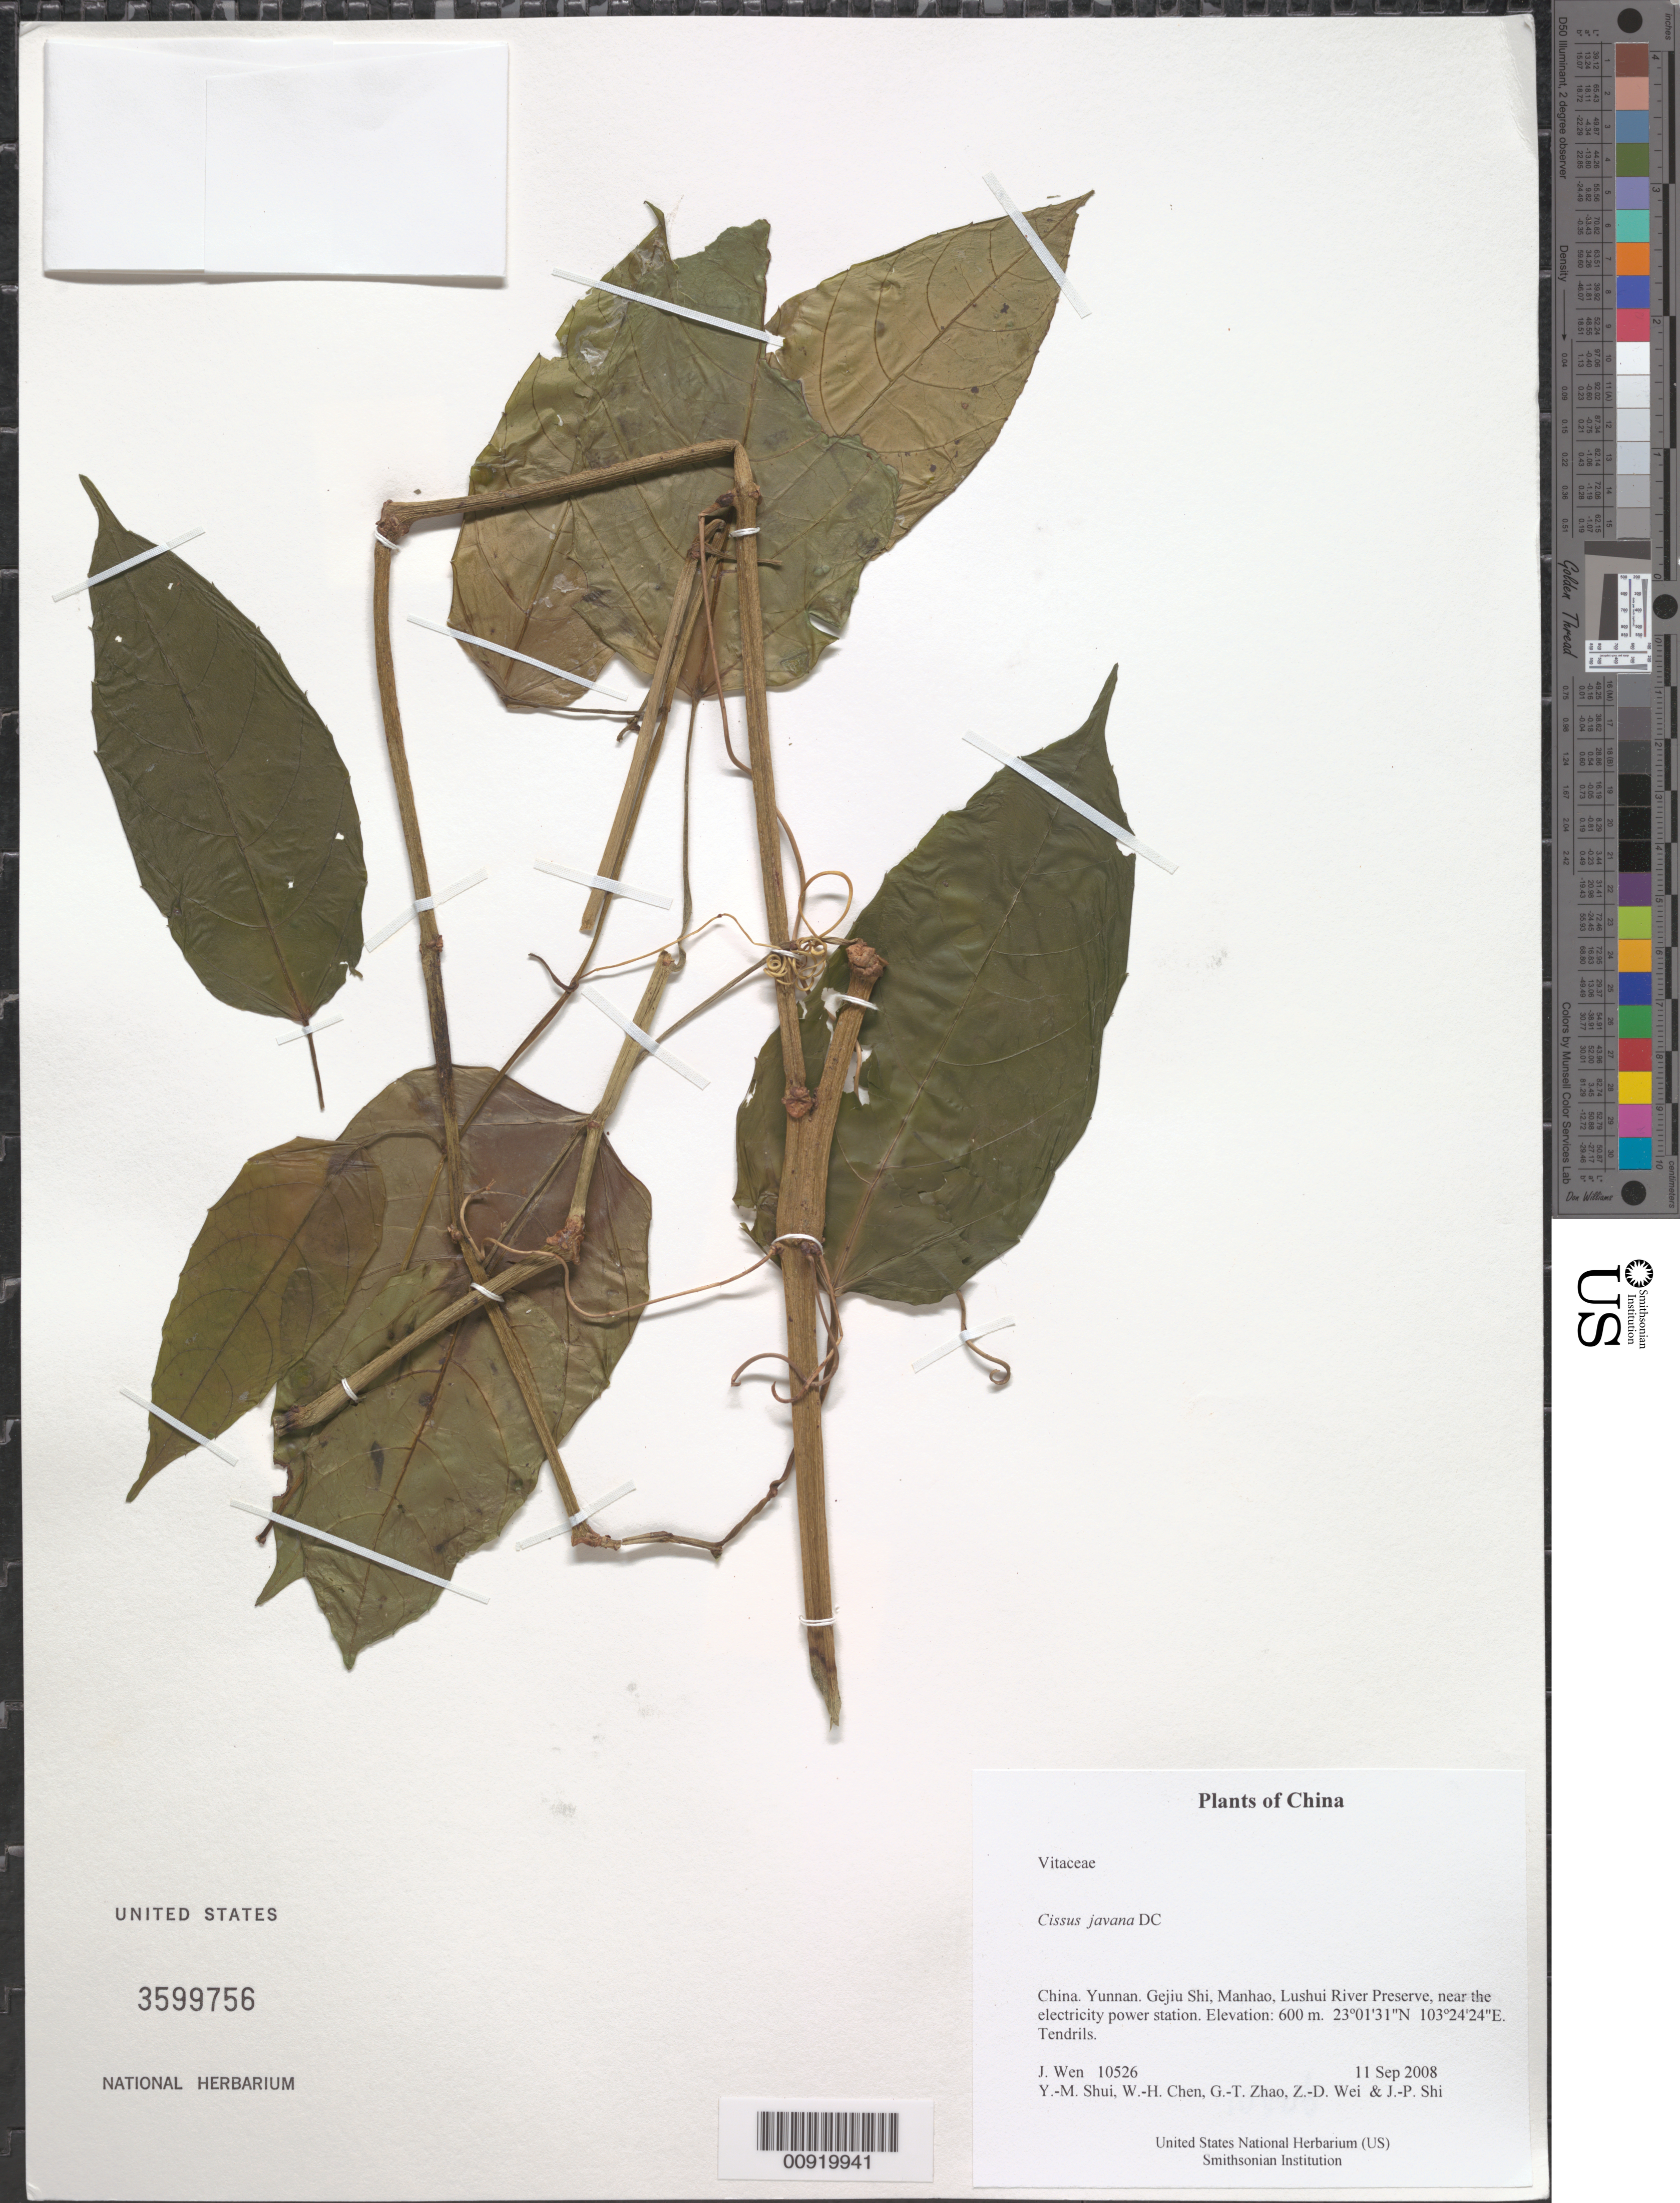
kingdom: Plantae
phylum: Tracheophyta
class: Magnoliopsida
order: Vitales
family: Vitaceae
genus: Cissus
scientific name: Cissus javana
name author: DC.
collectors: J. Wen, Y. Shui, W. Chen, G. Zhao, Z. Wei & J. Shi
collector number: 10526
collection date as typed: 11 Sep 2008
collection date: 2008-09-11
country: China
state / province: Yunnan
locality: Gejiu Shi, Manhao, Lushui River Preserve, near the electricity power station.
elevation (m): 600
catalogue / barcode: US 3599756